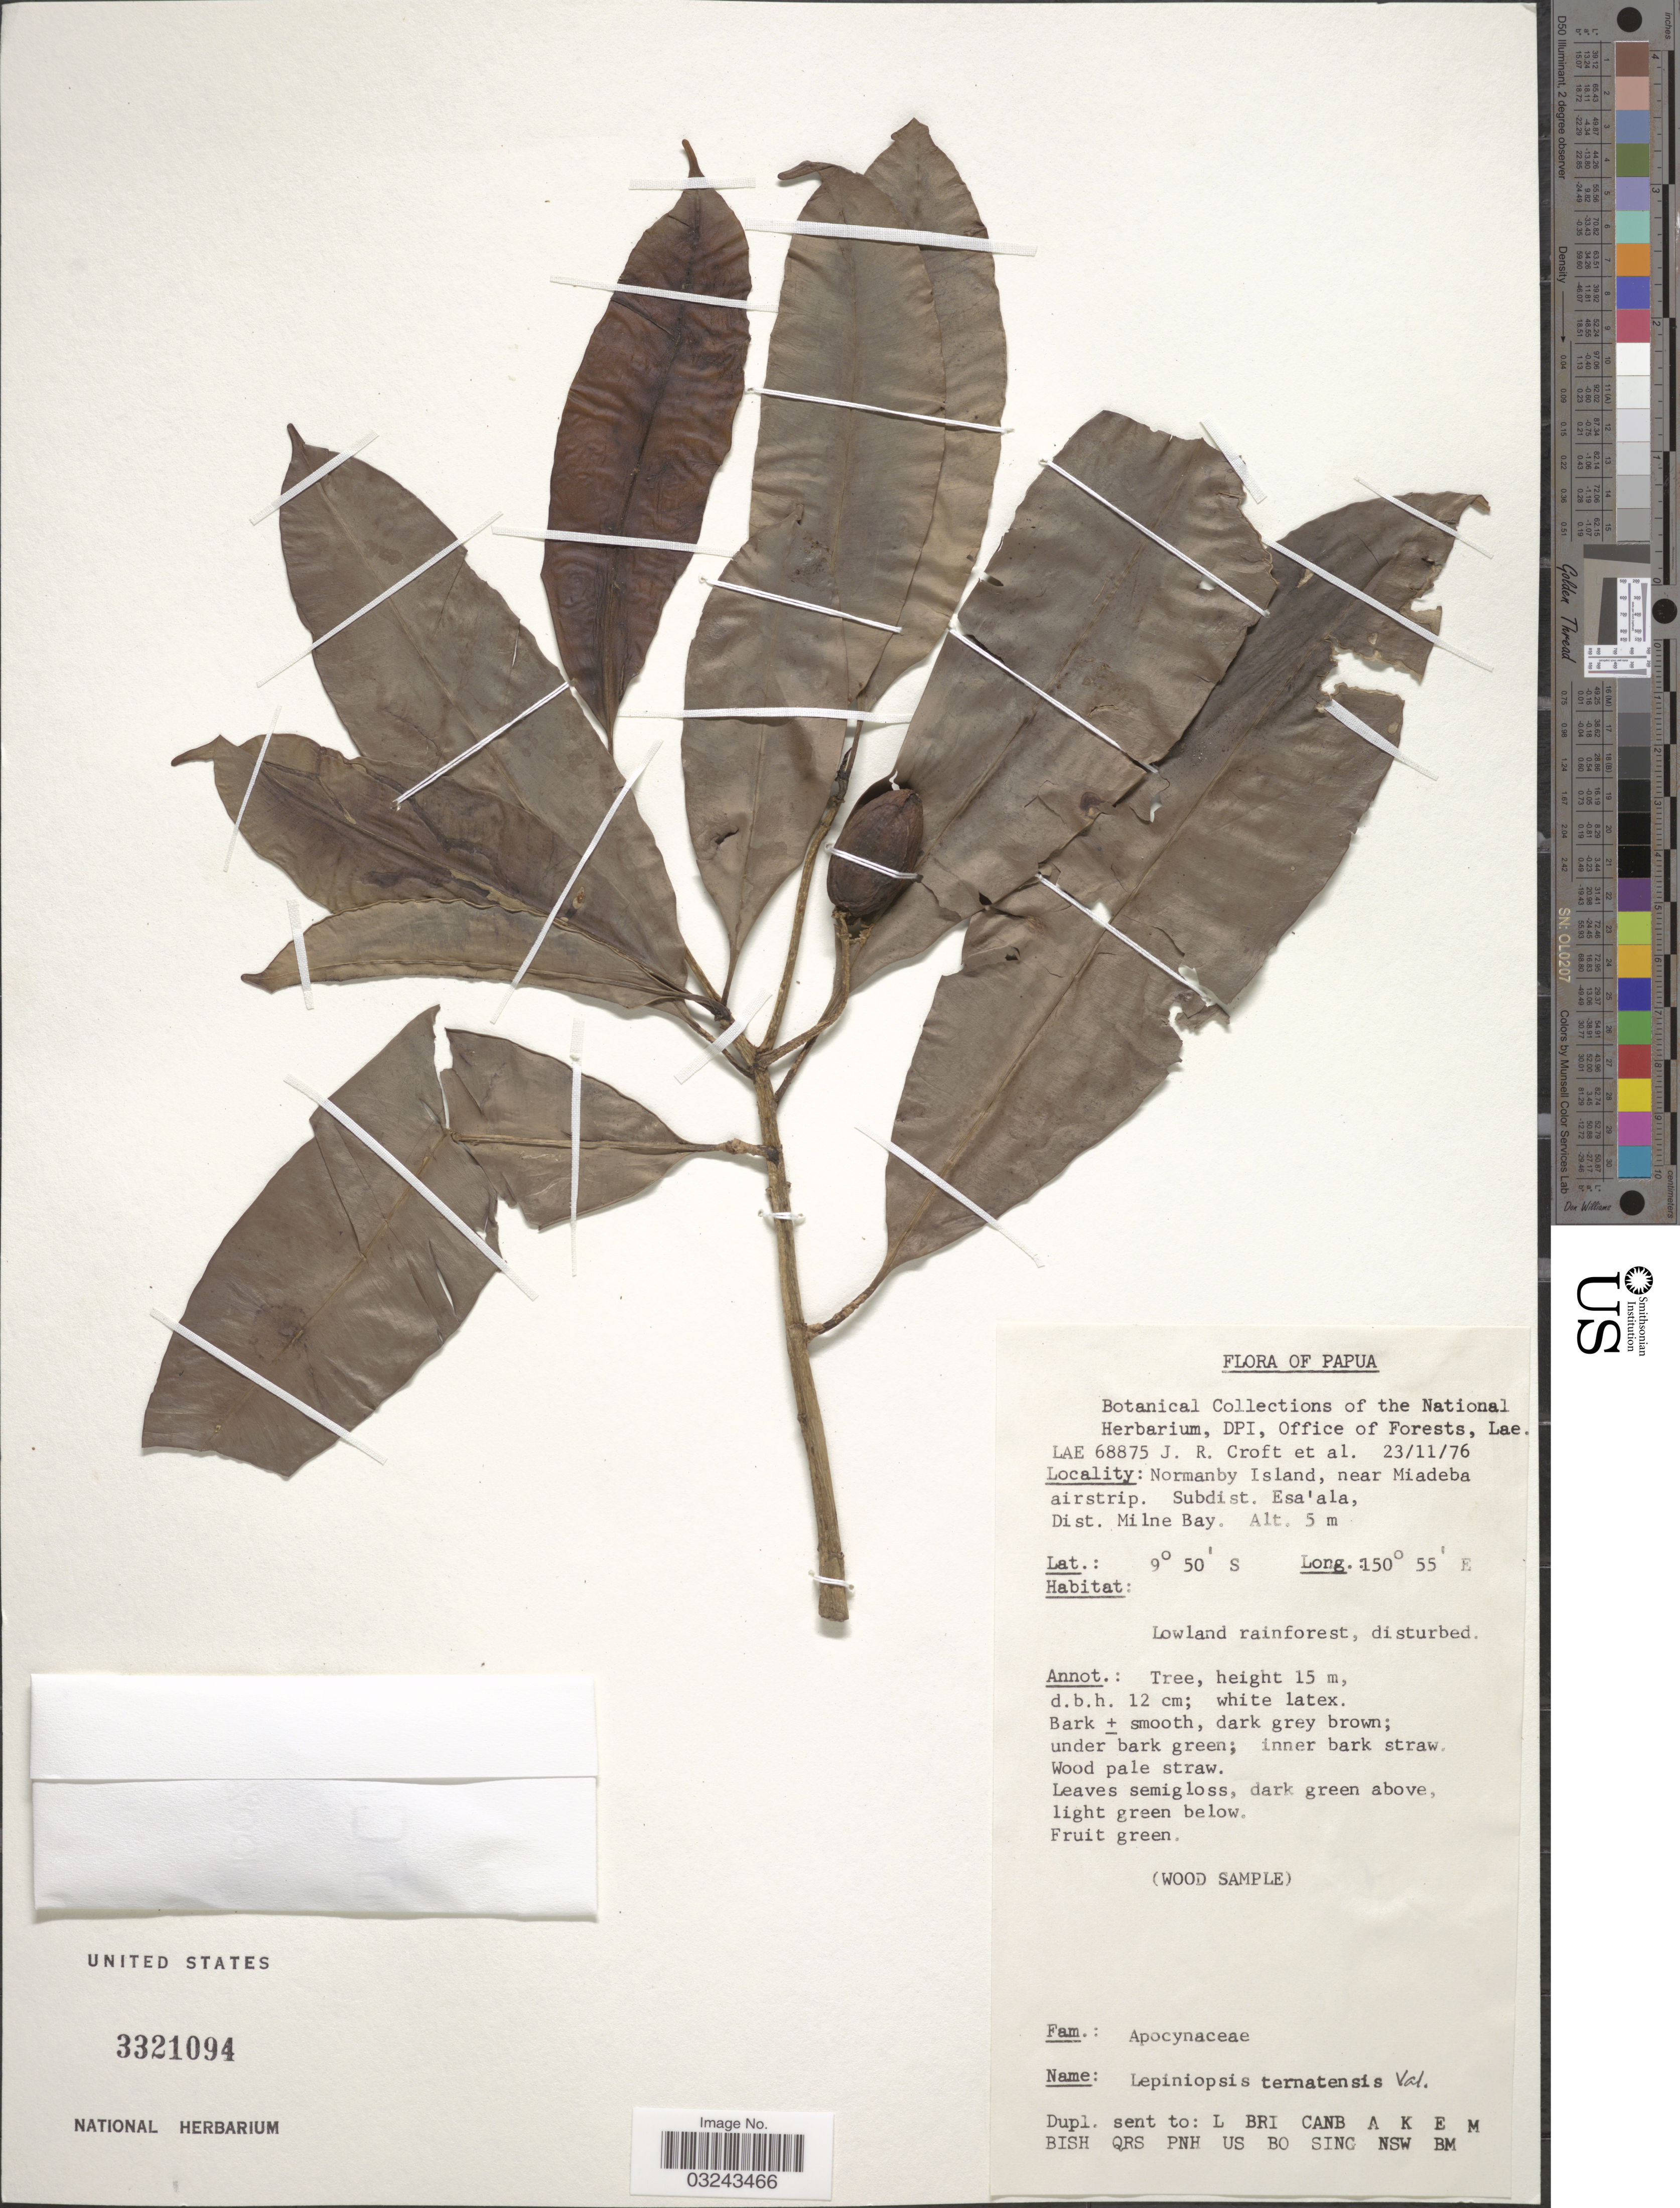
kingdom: Plantae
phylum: Tracheophyta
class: Magnoliopsida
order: Gentianales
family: Apocynaceae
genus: Lepiniopsis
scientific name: Lepiniopsis ternatensis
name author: Valeton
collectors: J. R. Croft & et al.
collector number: LAE 68875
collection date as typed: Transcribed d/m/y: 23/11/76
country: Papua New Guinea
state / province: Milne Bay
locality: Normanby Island, near Miadeba airstrip, Subdist. Esa'ala, Dist. Milne Bay.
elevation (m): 5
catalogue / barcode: US 3321094